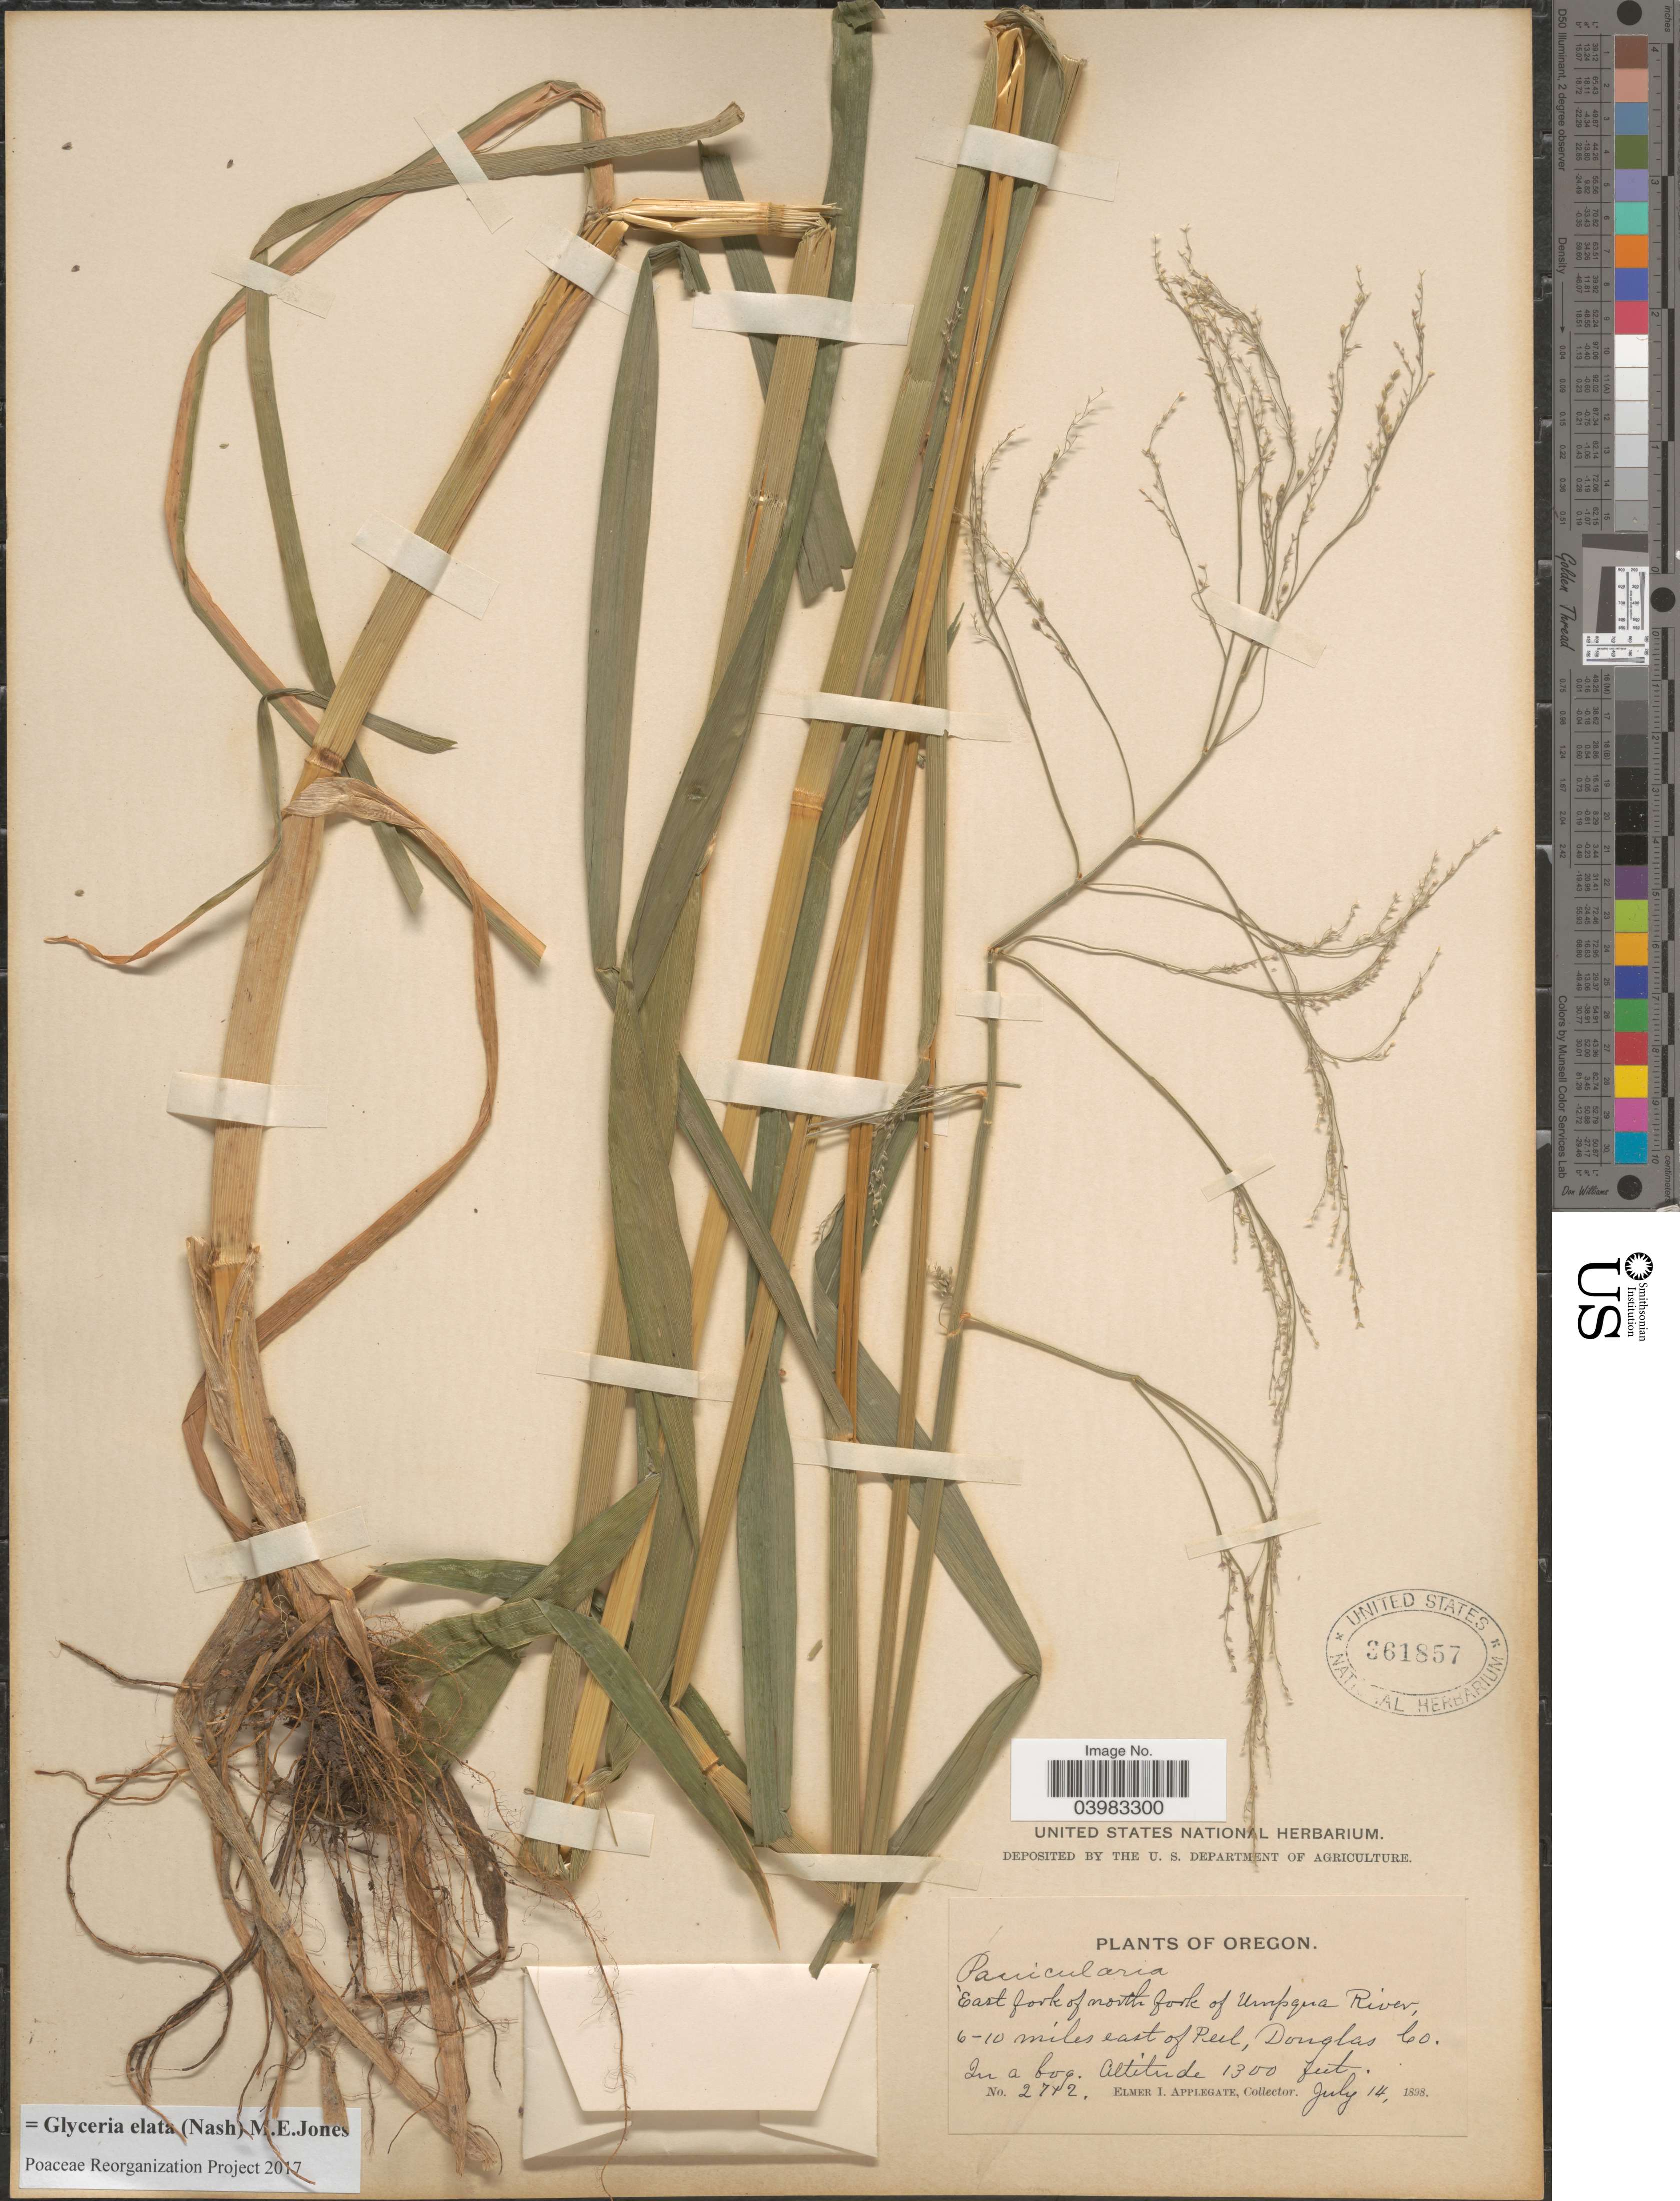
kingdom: Plantae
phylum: Tracheophyta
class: Liliopsida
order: Poales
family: Poaceae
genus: Glyceria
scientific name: Glyceria elata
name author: (Nash) M.E. Jones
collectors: E. I. Applegate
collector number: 2712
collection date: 1898-07-14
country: United States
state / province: Oregon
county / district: Douglas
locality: East fork of north fork of Umpqua River, 6-10 miles east of Peel, Douglas Co.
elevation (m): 396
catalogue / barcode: US 361857